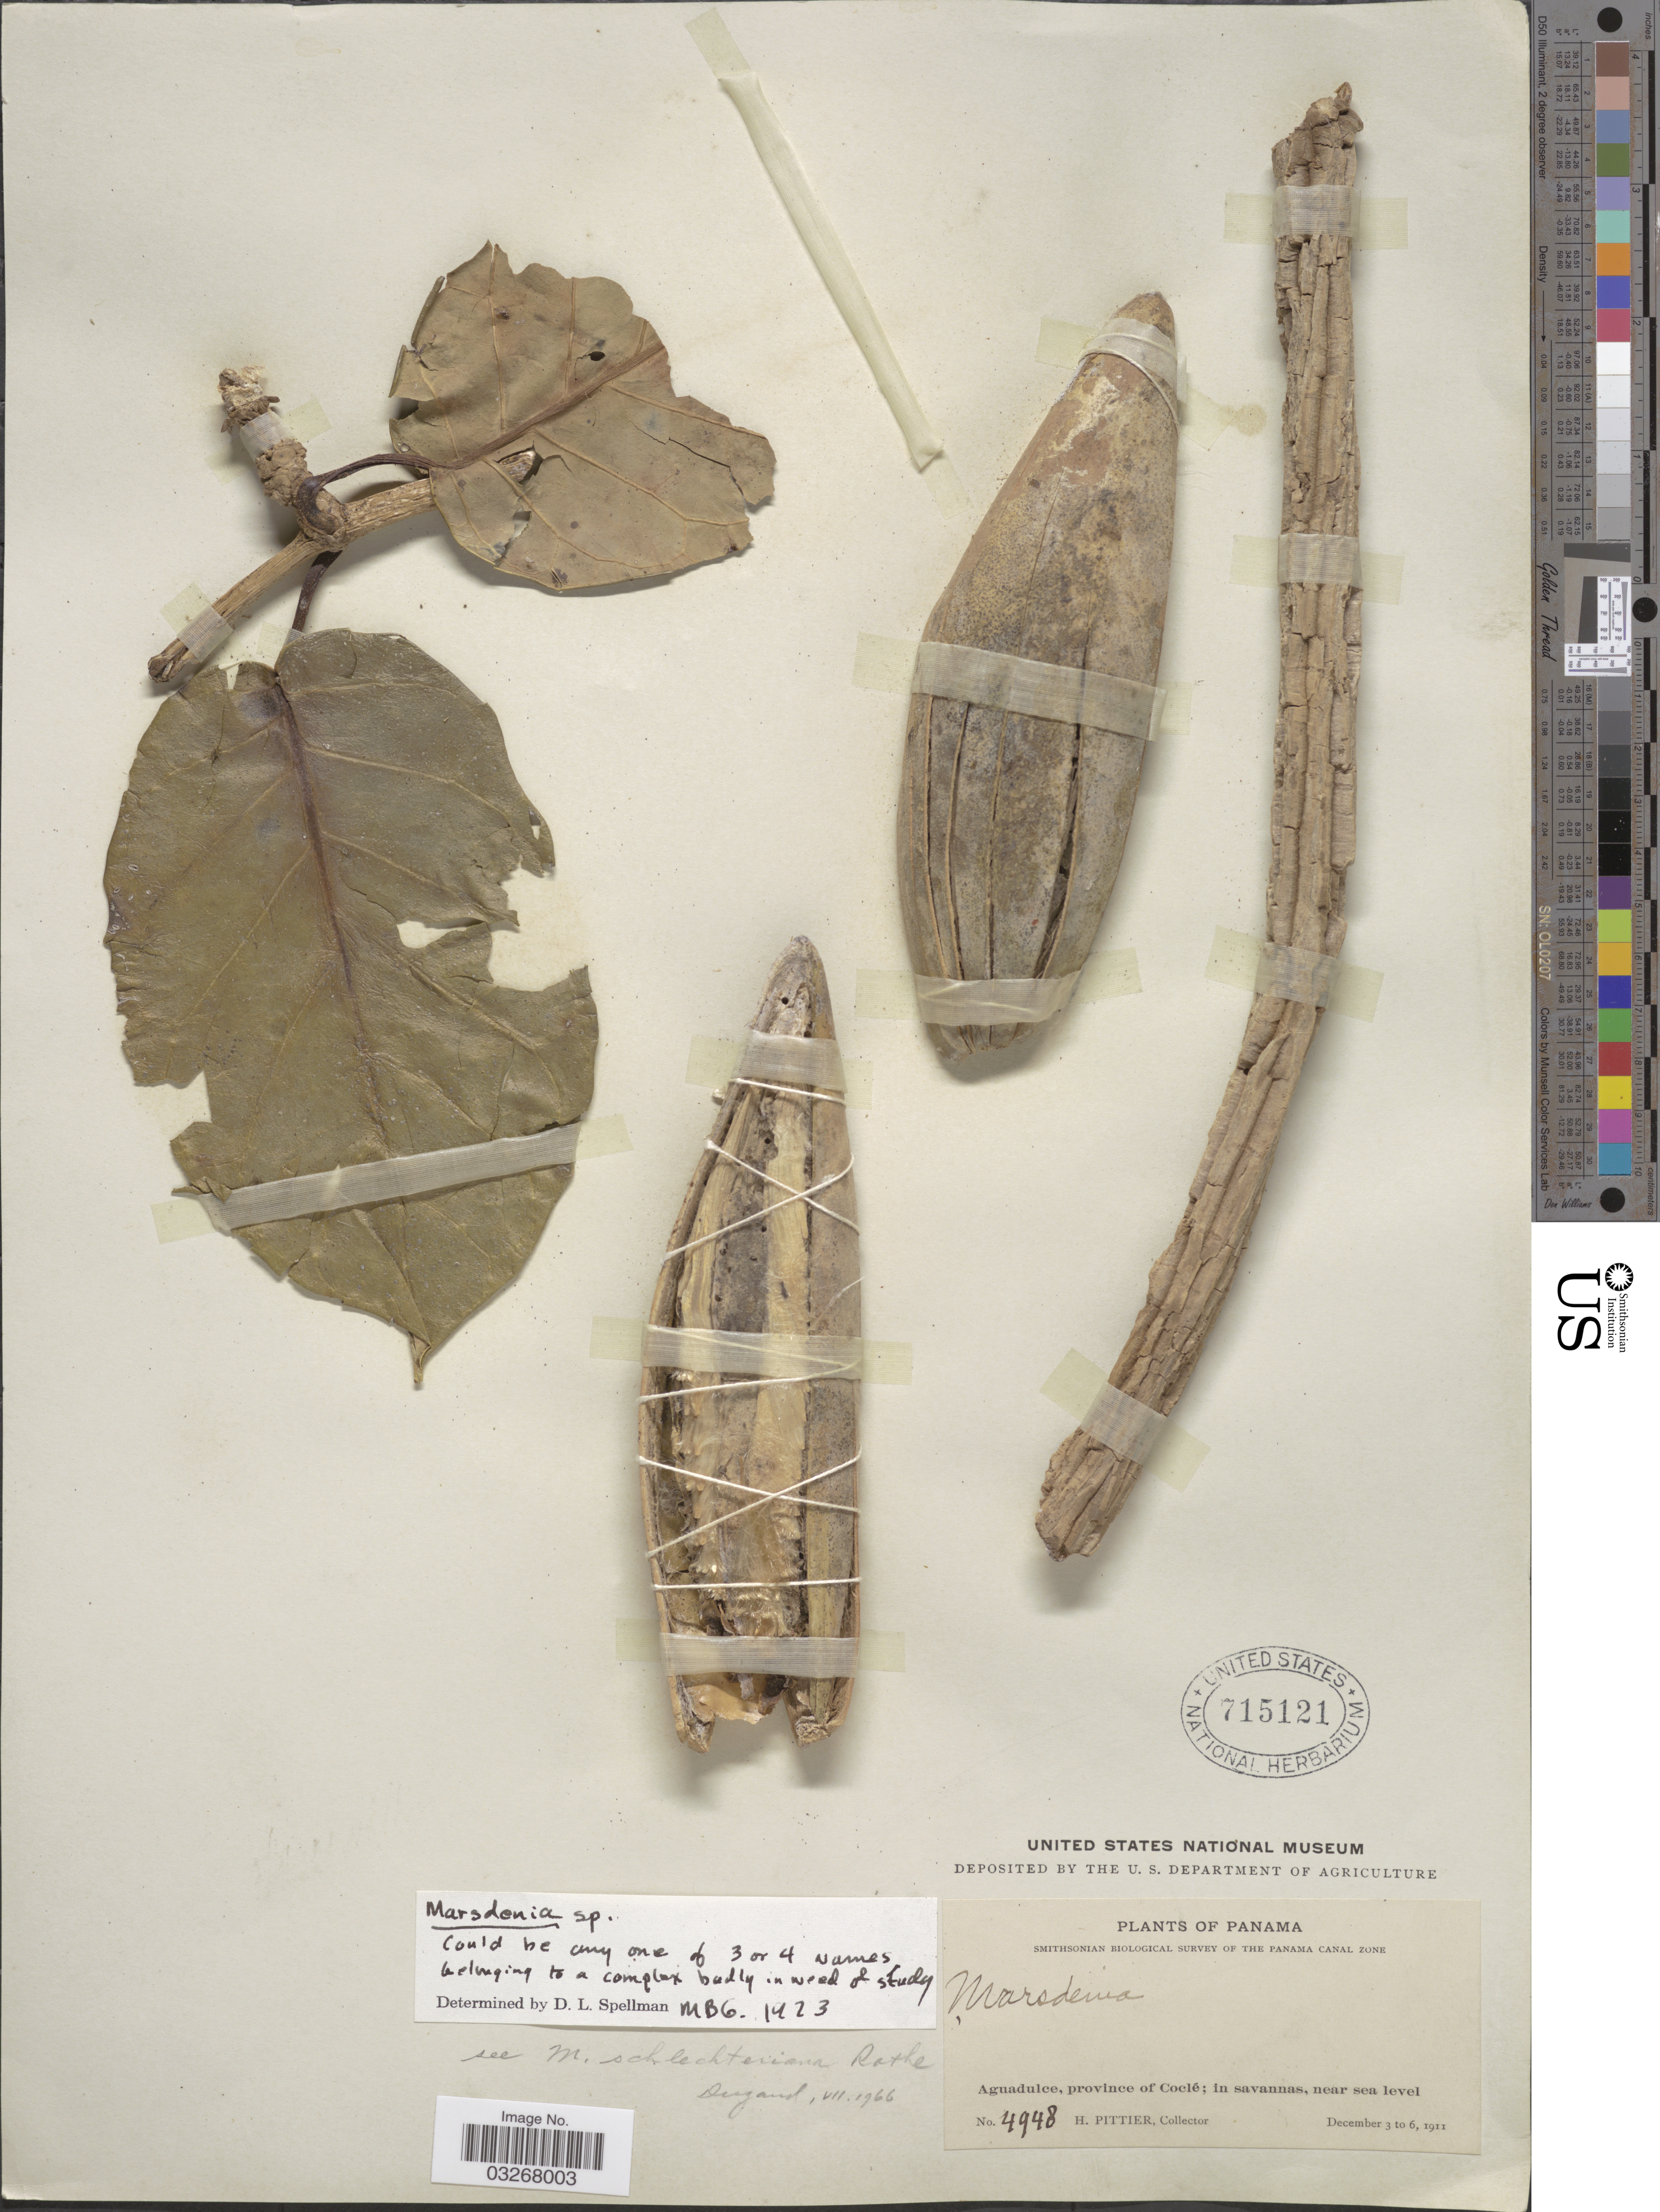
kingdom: Plantae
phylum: Tracheophyta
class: Magnoliopsida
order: Gentianales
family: Apocynaceae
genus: Marsdenia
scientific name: Marsdenia sp.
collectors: H. F. Pittier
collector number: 4948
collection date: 1911-12-03/1911-12-06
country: Panama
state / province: Coclé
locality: The Panama Canal Zone, Aguadulce, province of Coclé.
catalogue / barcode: US 715121